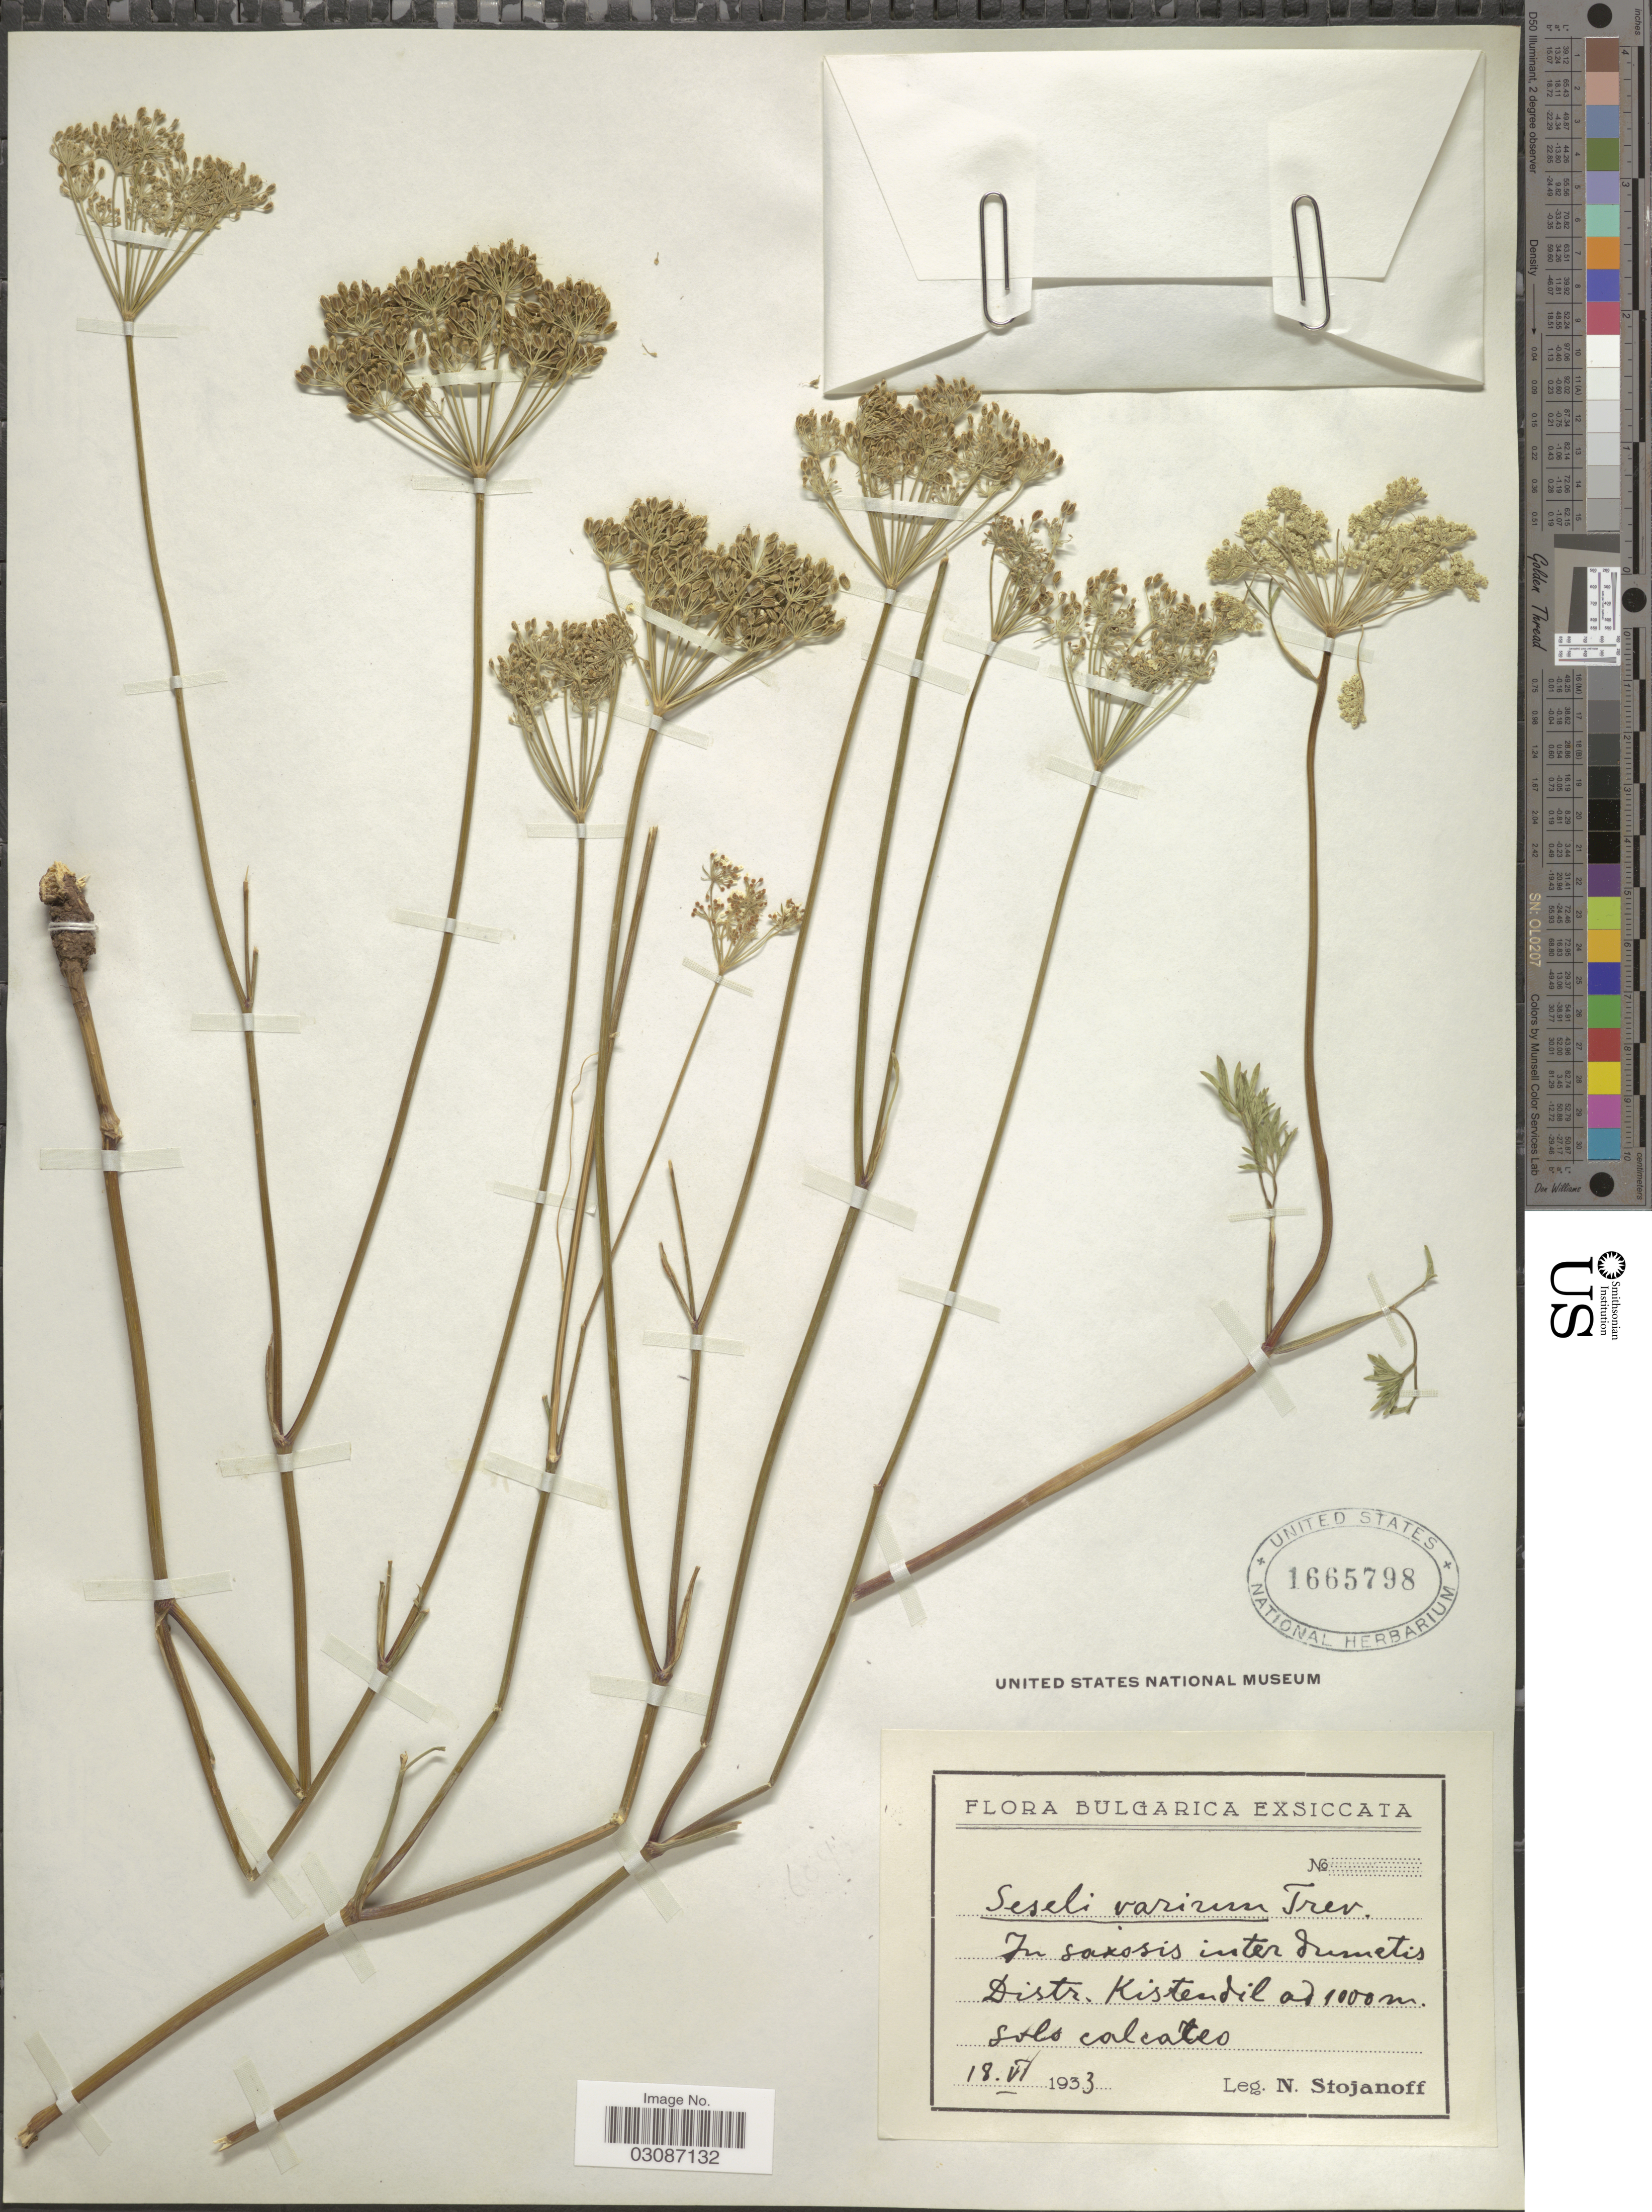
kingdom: Plantae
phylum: Tracheophyta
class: Magnoliopsida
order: Apiales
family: Apiaceae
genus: Seseli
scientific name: Seseli varium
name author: Trevir.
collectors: N. Stojanoff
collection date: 1933-06-18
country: Bulgaria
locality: Distr. Kistendil.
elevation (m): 1000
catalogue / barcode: US 1665798